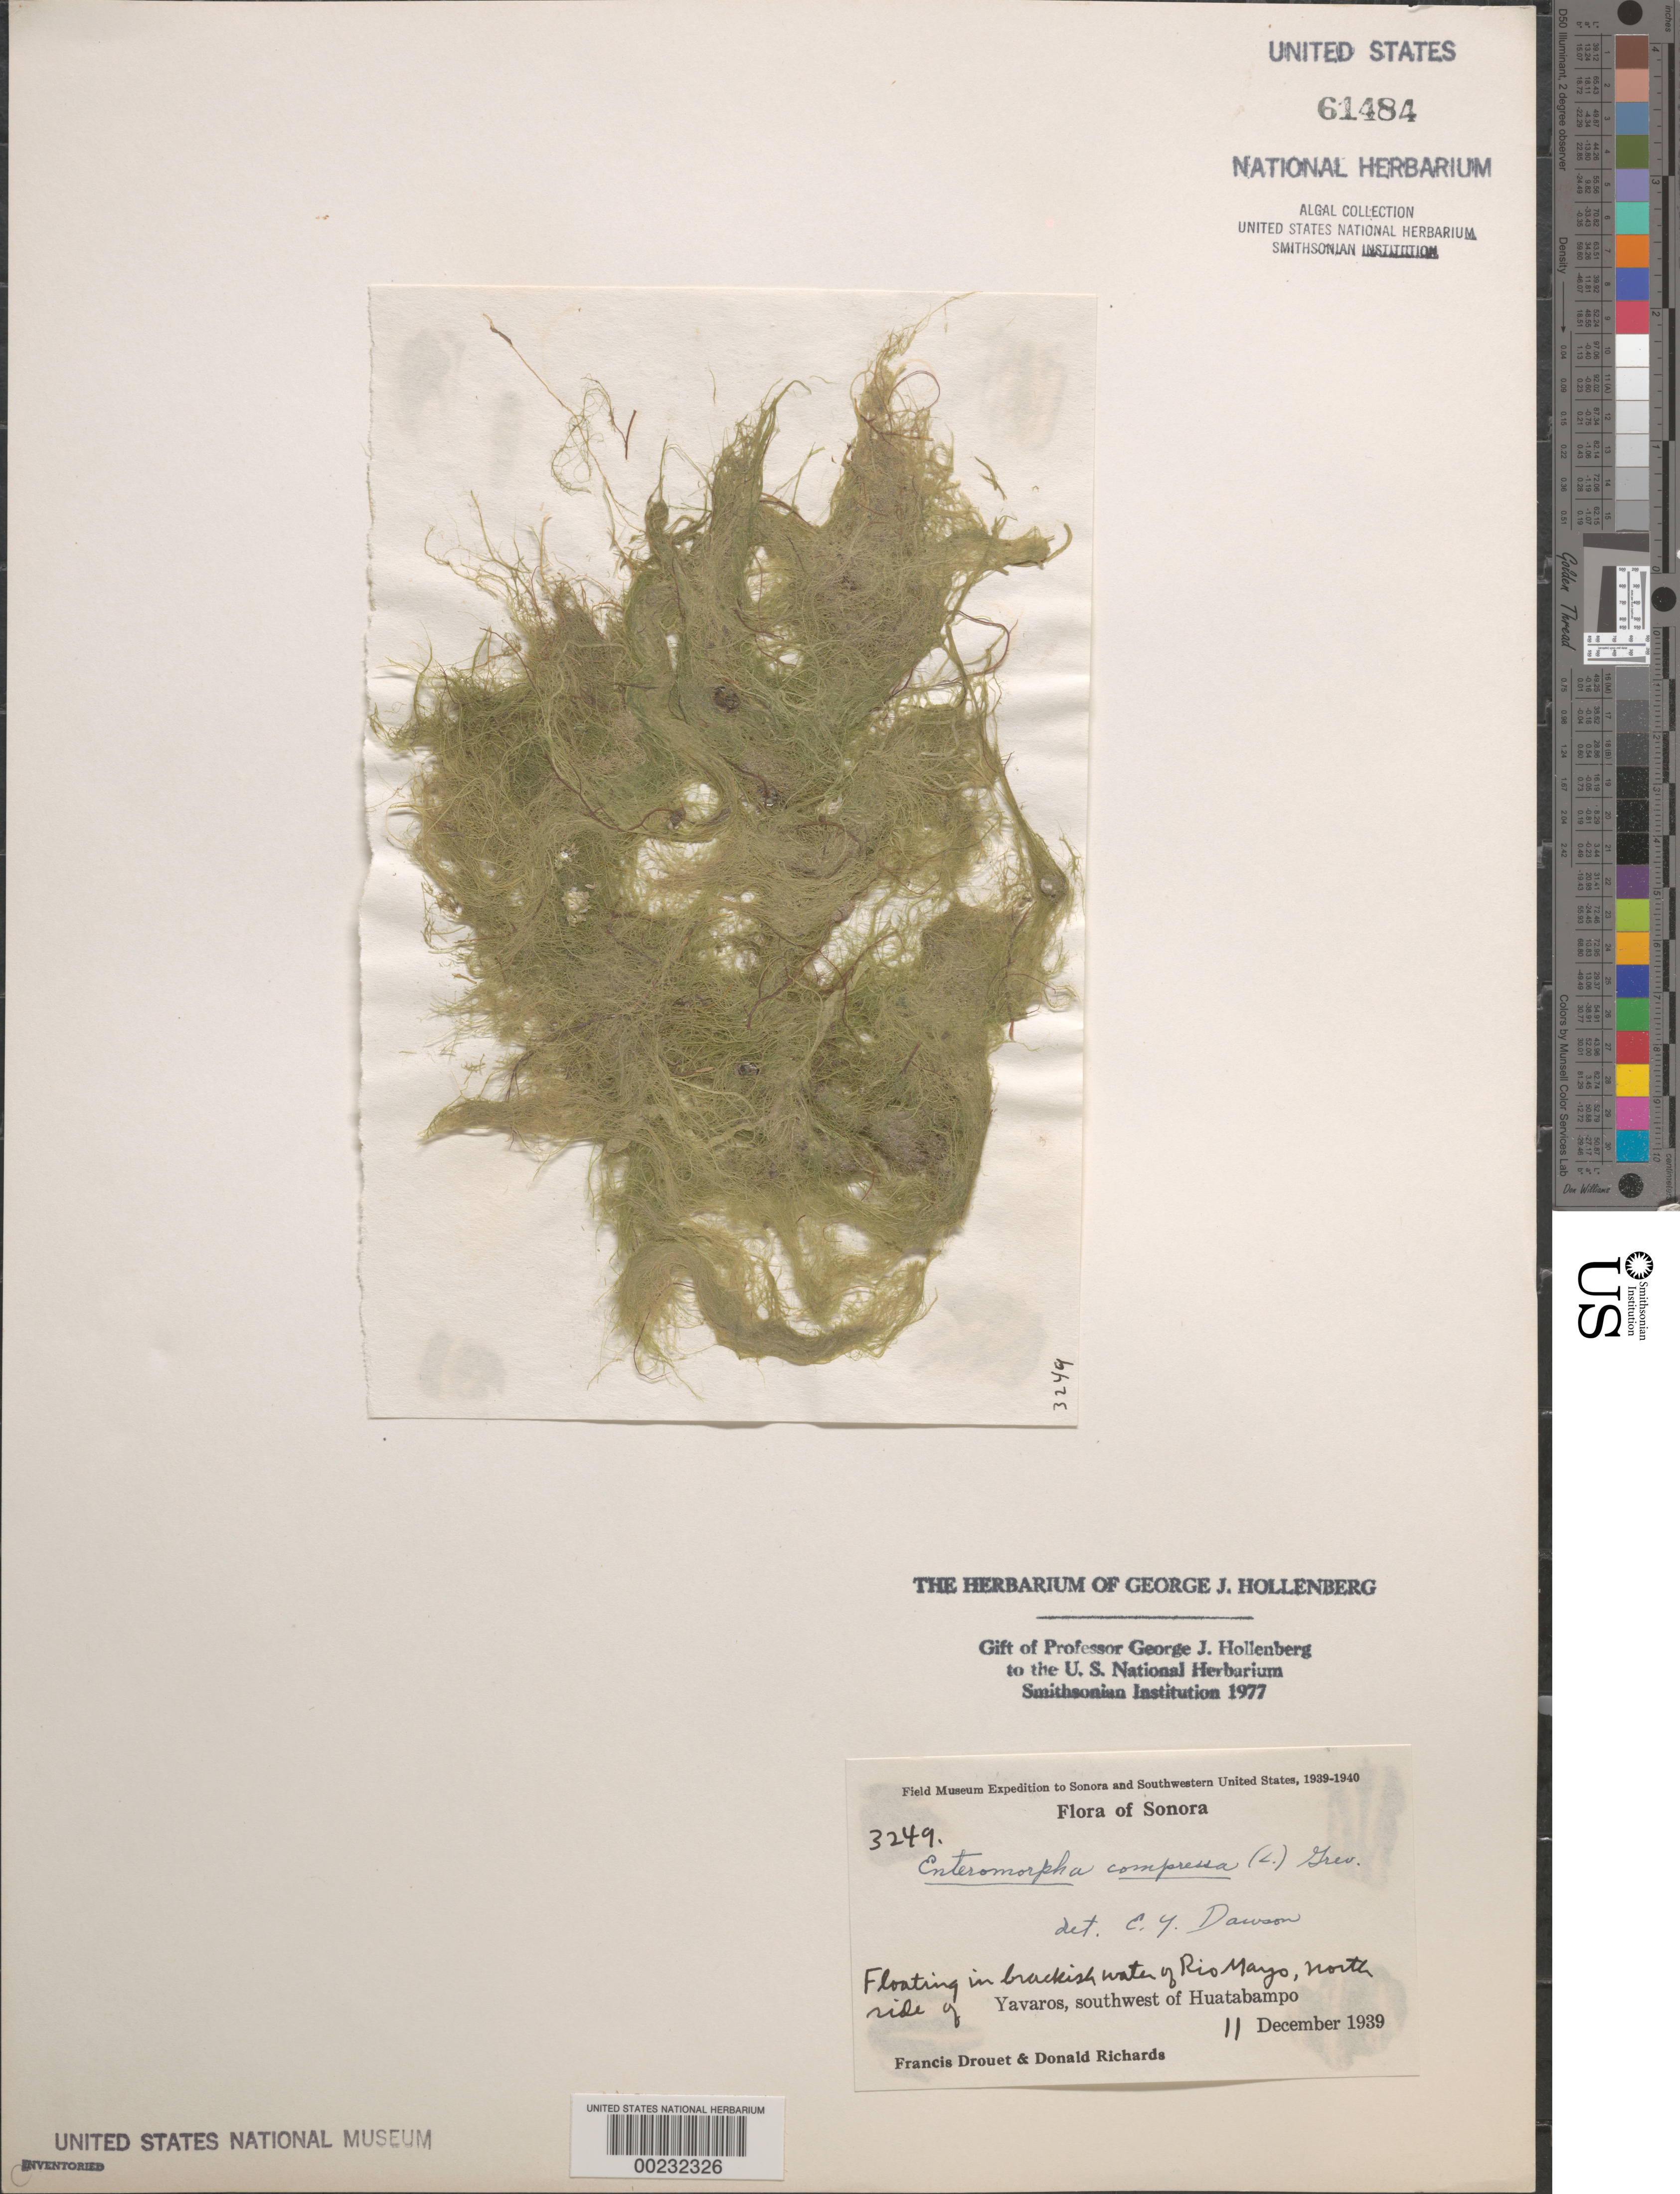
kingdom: Plantae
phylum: Chlorophyta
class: Ulvophyceae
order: Ulvales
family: Ulvaceae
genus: Ulva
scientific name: Ulva compressa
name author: L.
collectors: F. E. Drouet & D. Richards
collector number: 3249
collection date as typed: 11 Dec 1939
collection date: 1939-12-11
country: Mexico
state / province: Sonora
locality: Rio Mayo, Yavaros, southwest of Huatabampo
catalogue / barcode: US 61484